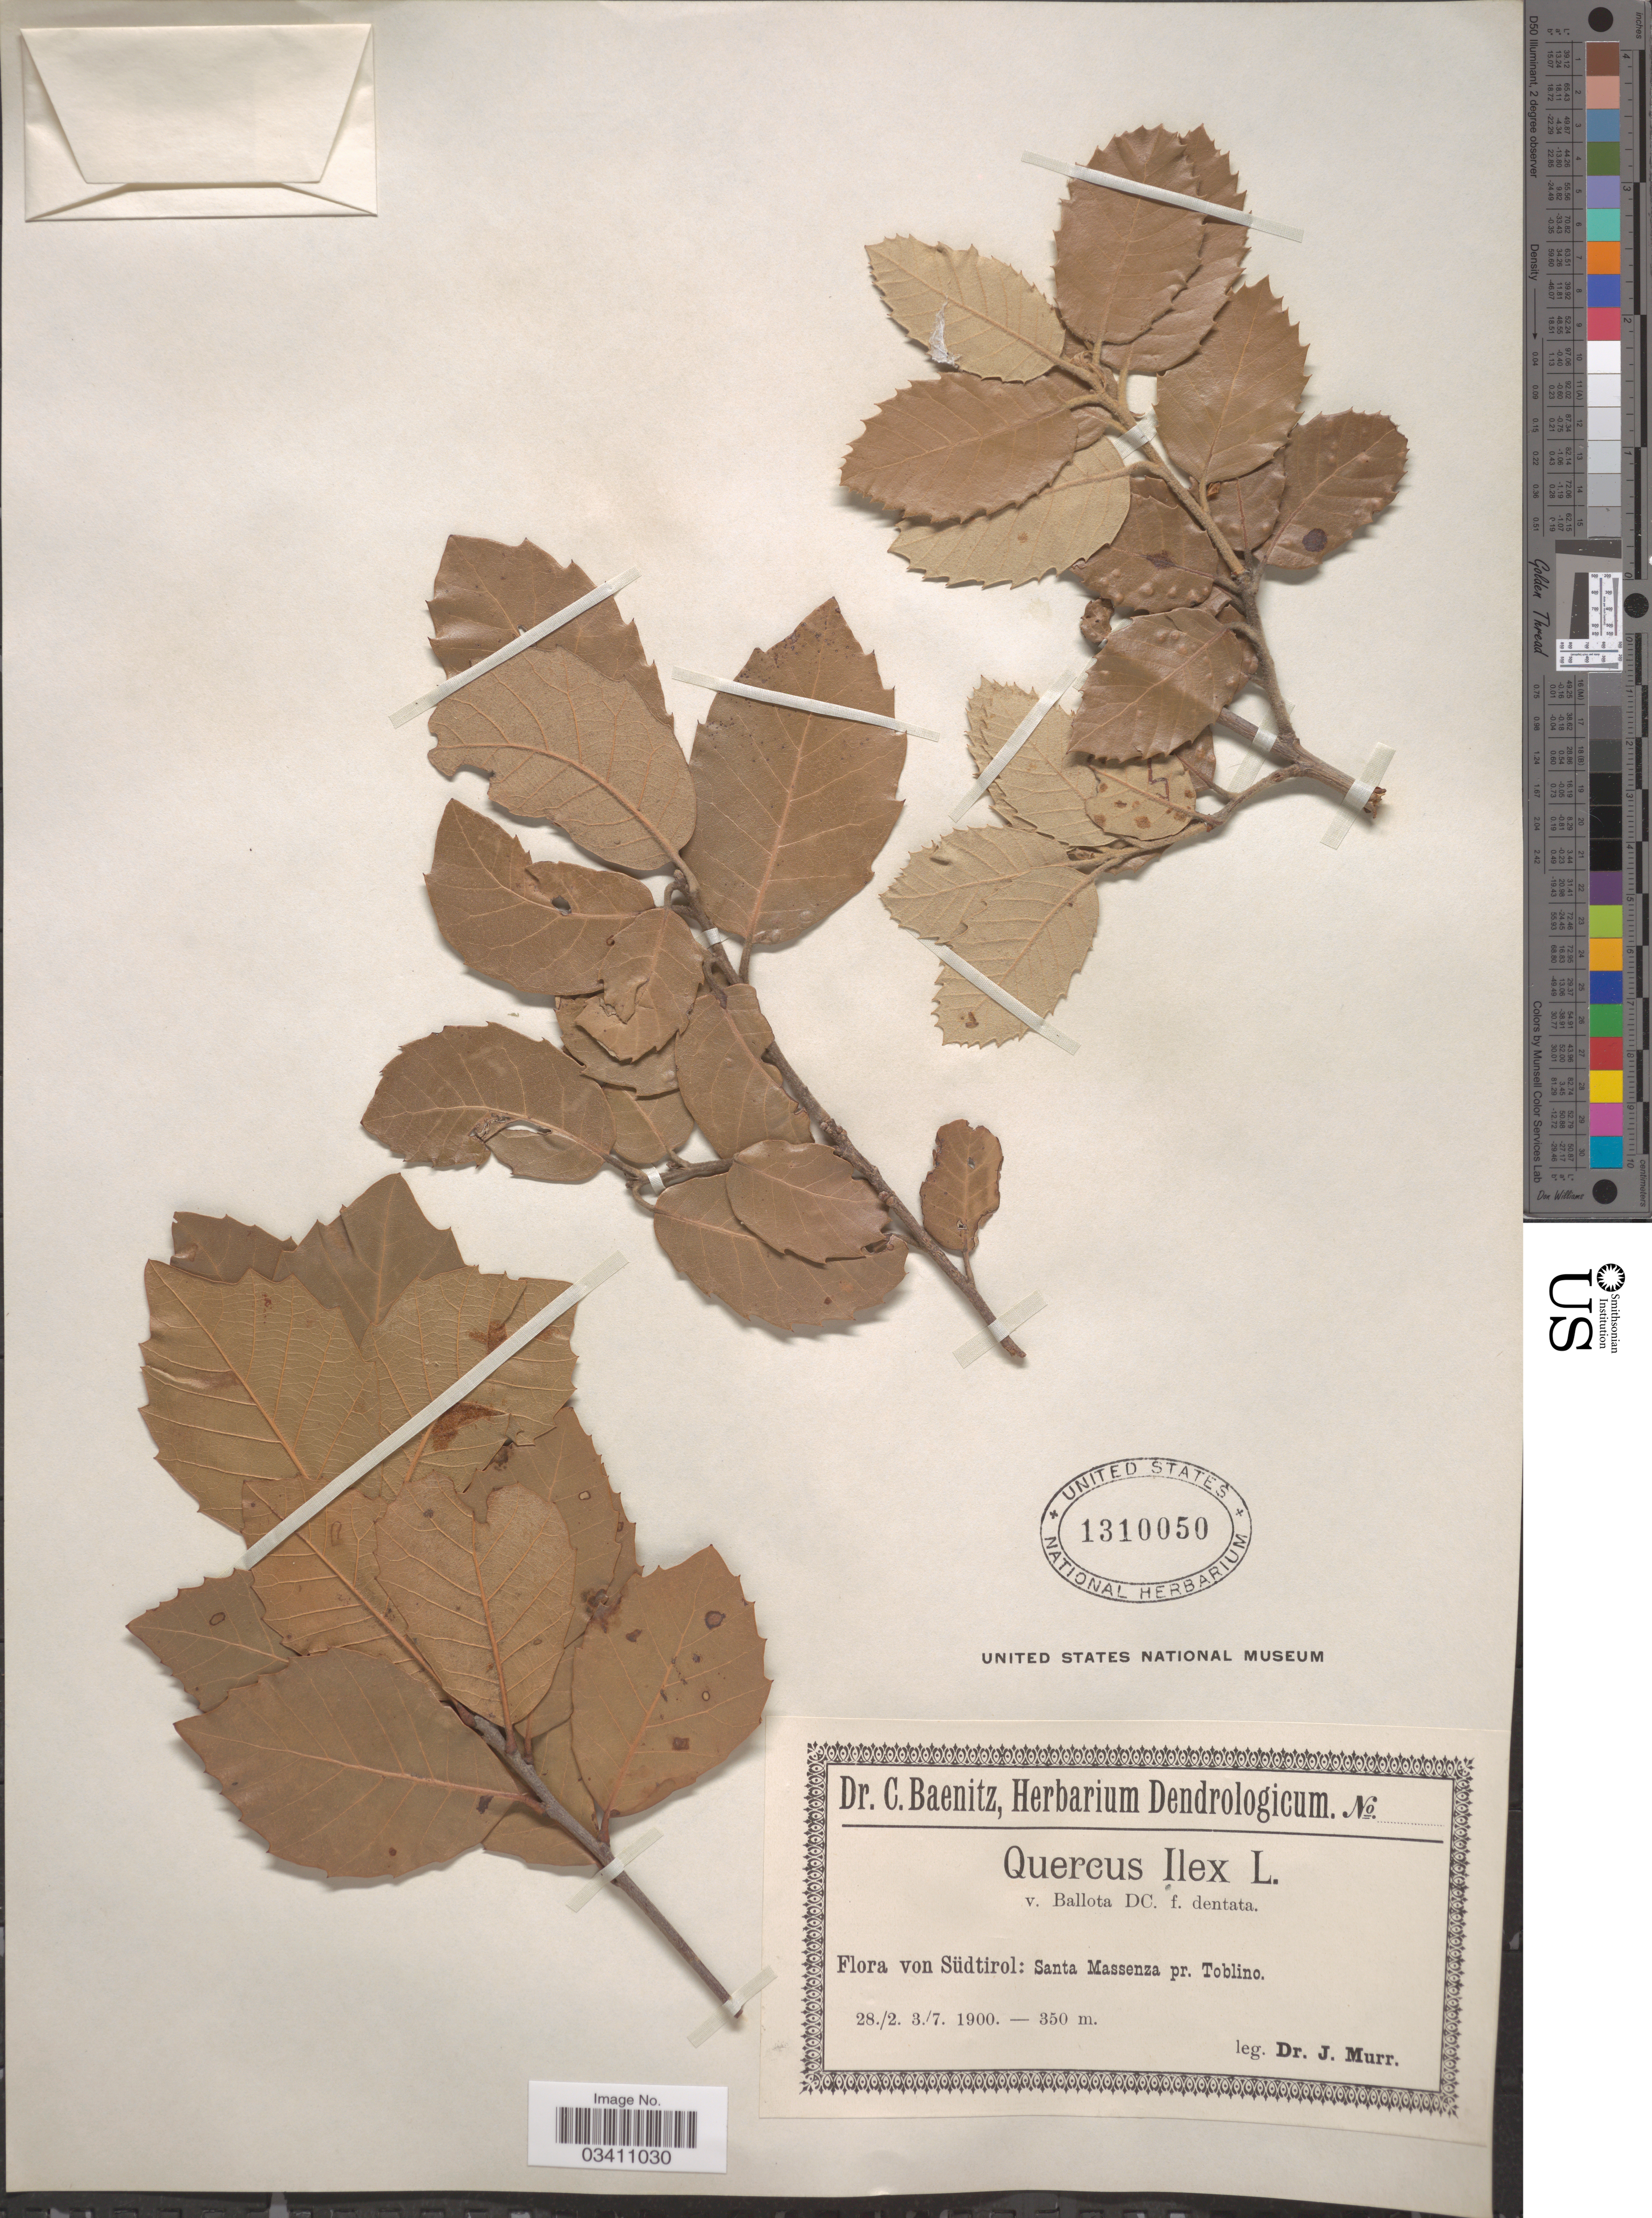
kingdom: Plantae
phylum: Tracheophyta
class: Magnoliopsida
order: Fagales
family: Fagaceae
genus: Quercus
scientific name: Quercus ilex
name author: Lour.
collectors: J. Murr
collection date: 1900-02-28/1900-07-03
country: Italy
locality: Von Südtirol: Santa Massenza pr. Toblino.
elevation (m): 350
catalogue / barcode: US 1310050